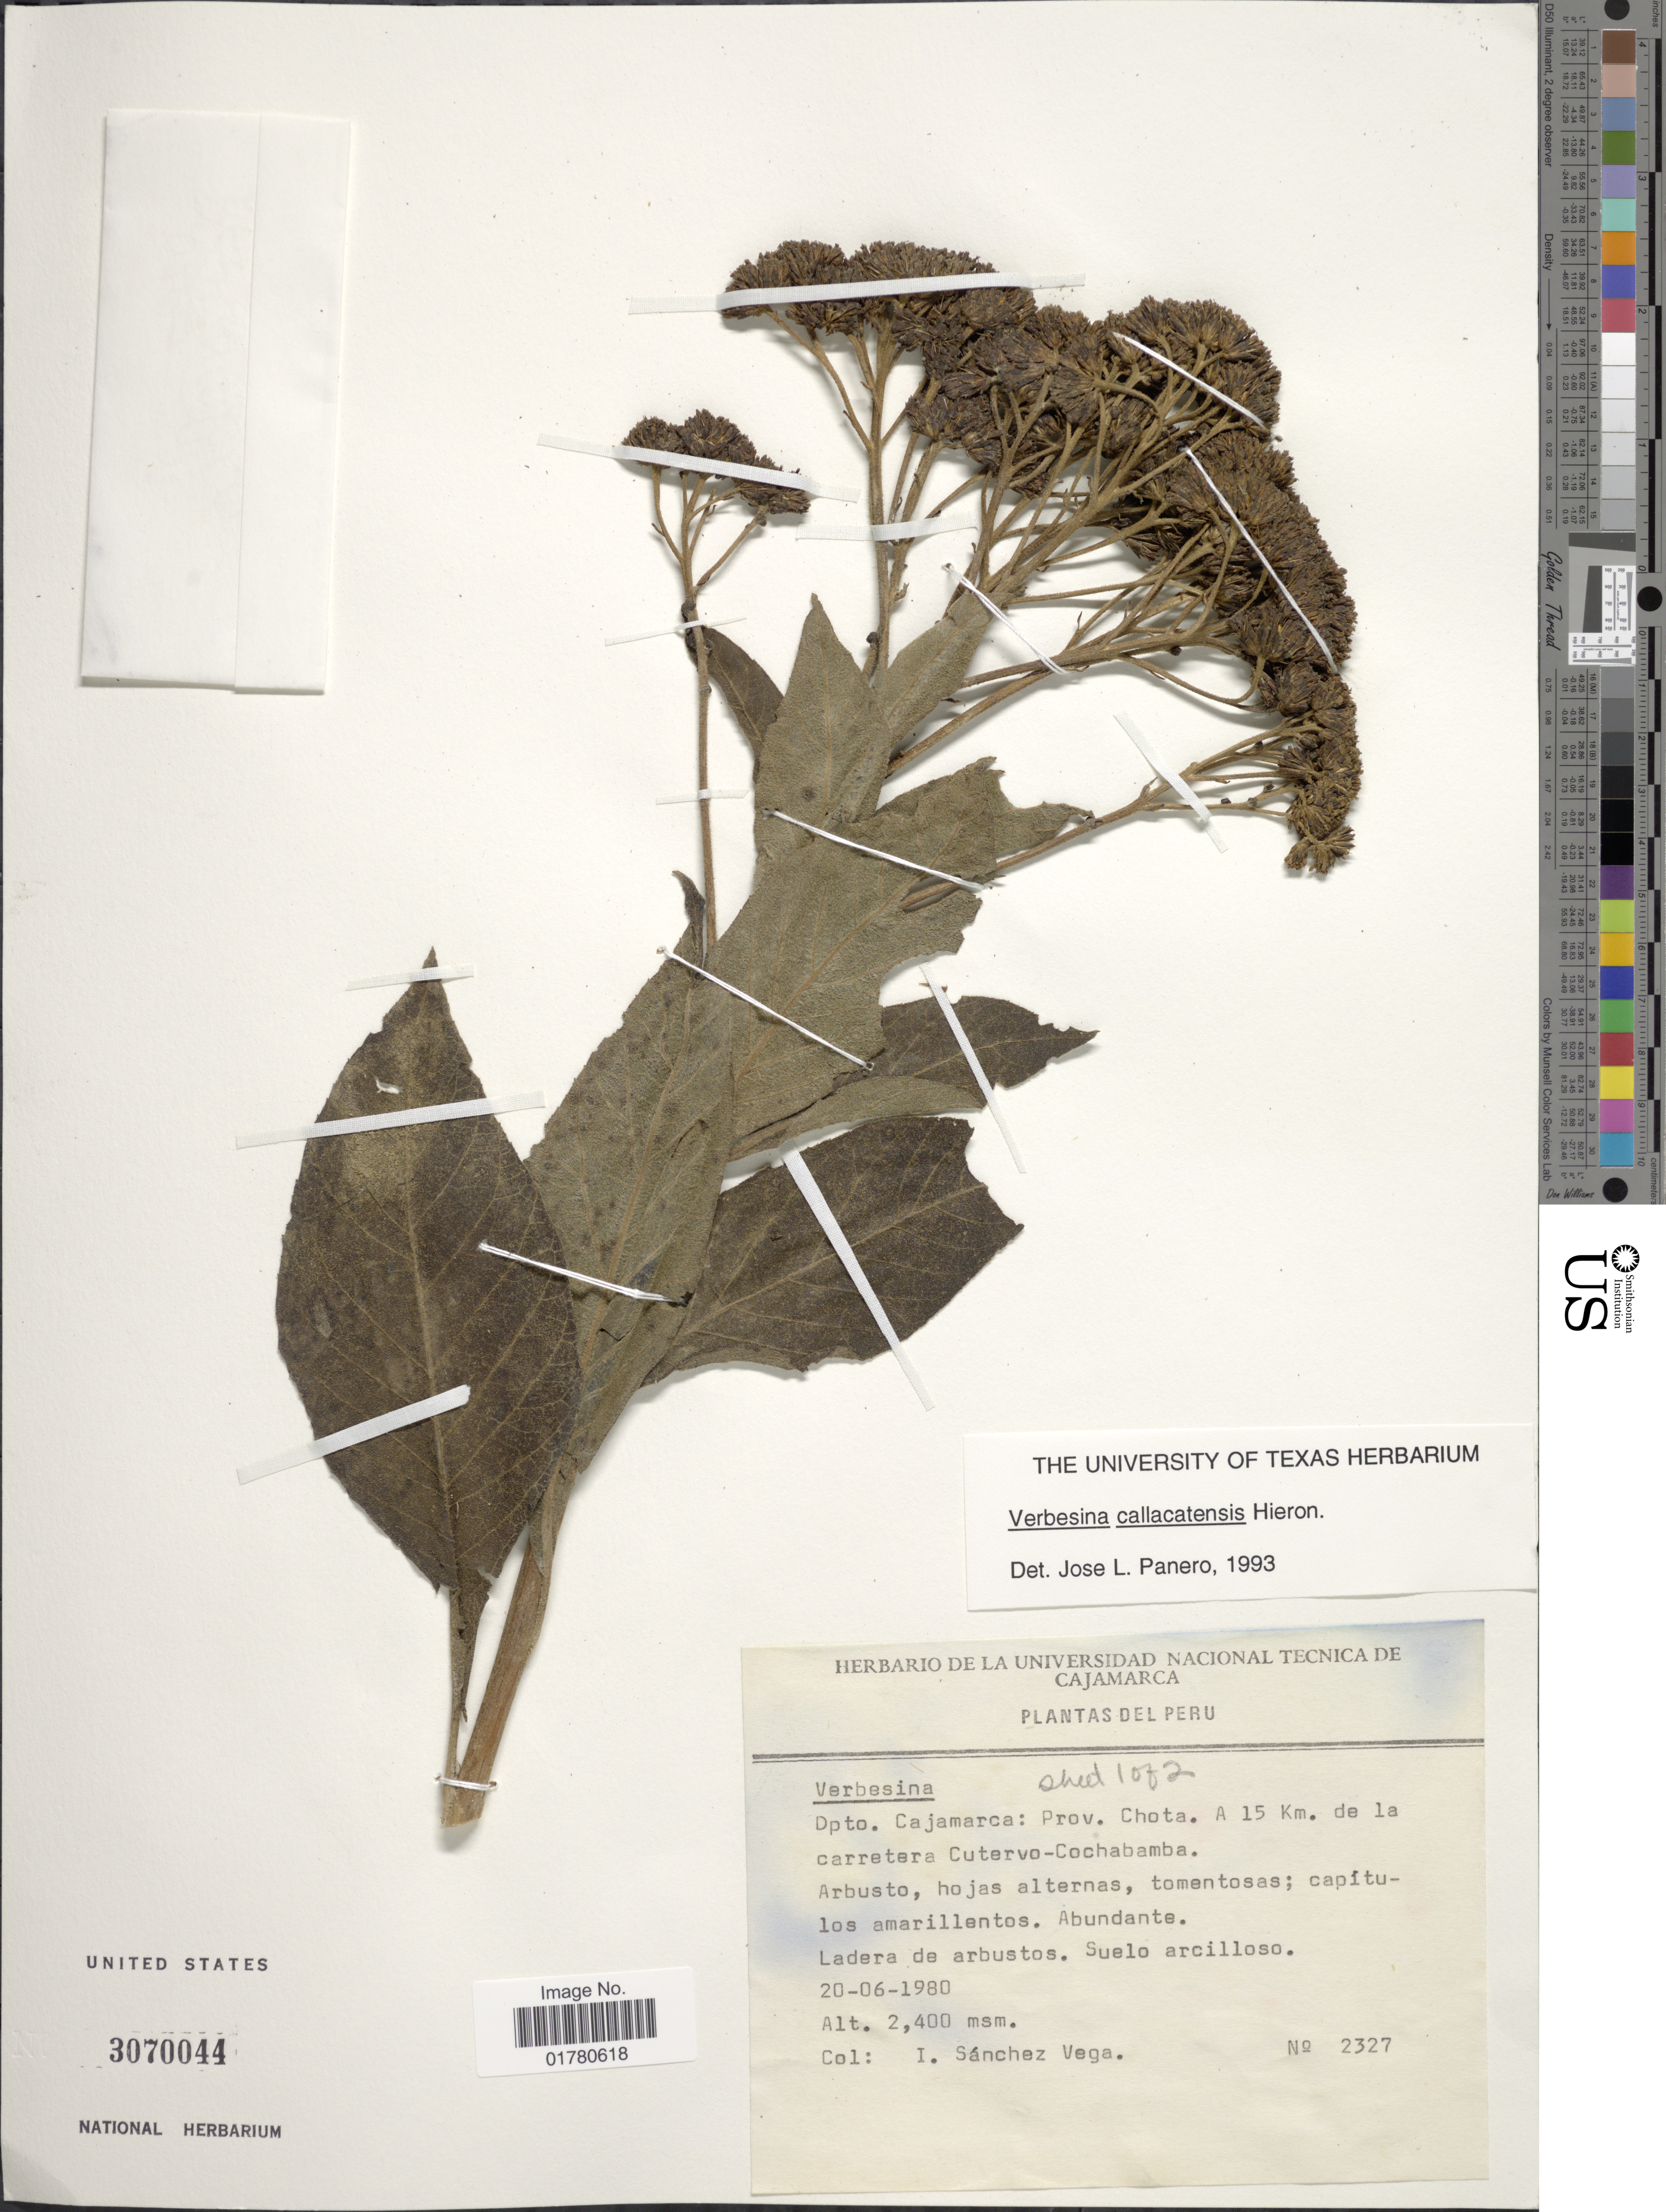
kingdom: Plantae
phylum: Tracheophyta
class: Magnoliopsida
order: Asterales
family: Asteraceae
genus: Verbesina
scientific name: Verbesina callacatensis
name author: Hieron.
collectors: I. Sánchez Vega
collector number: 2327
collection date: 1980-06-20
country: Peru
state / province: Cajamarca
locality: Dpto Cajamarca: prov Chota. A 15 Km de la carretera Cutarvo-Cochabamba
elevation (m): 2400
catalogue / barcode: US 3070044